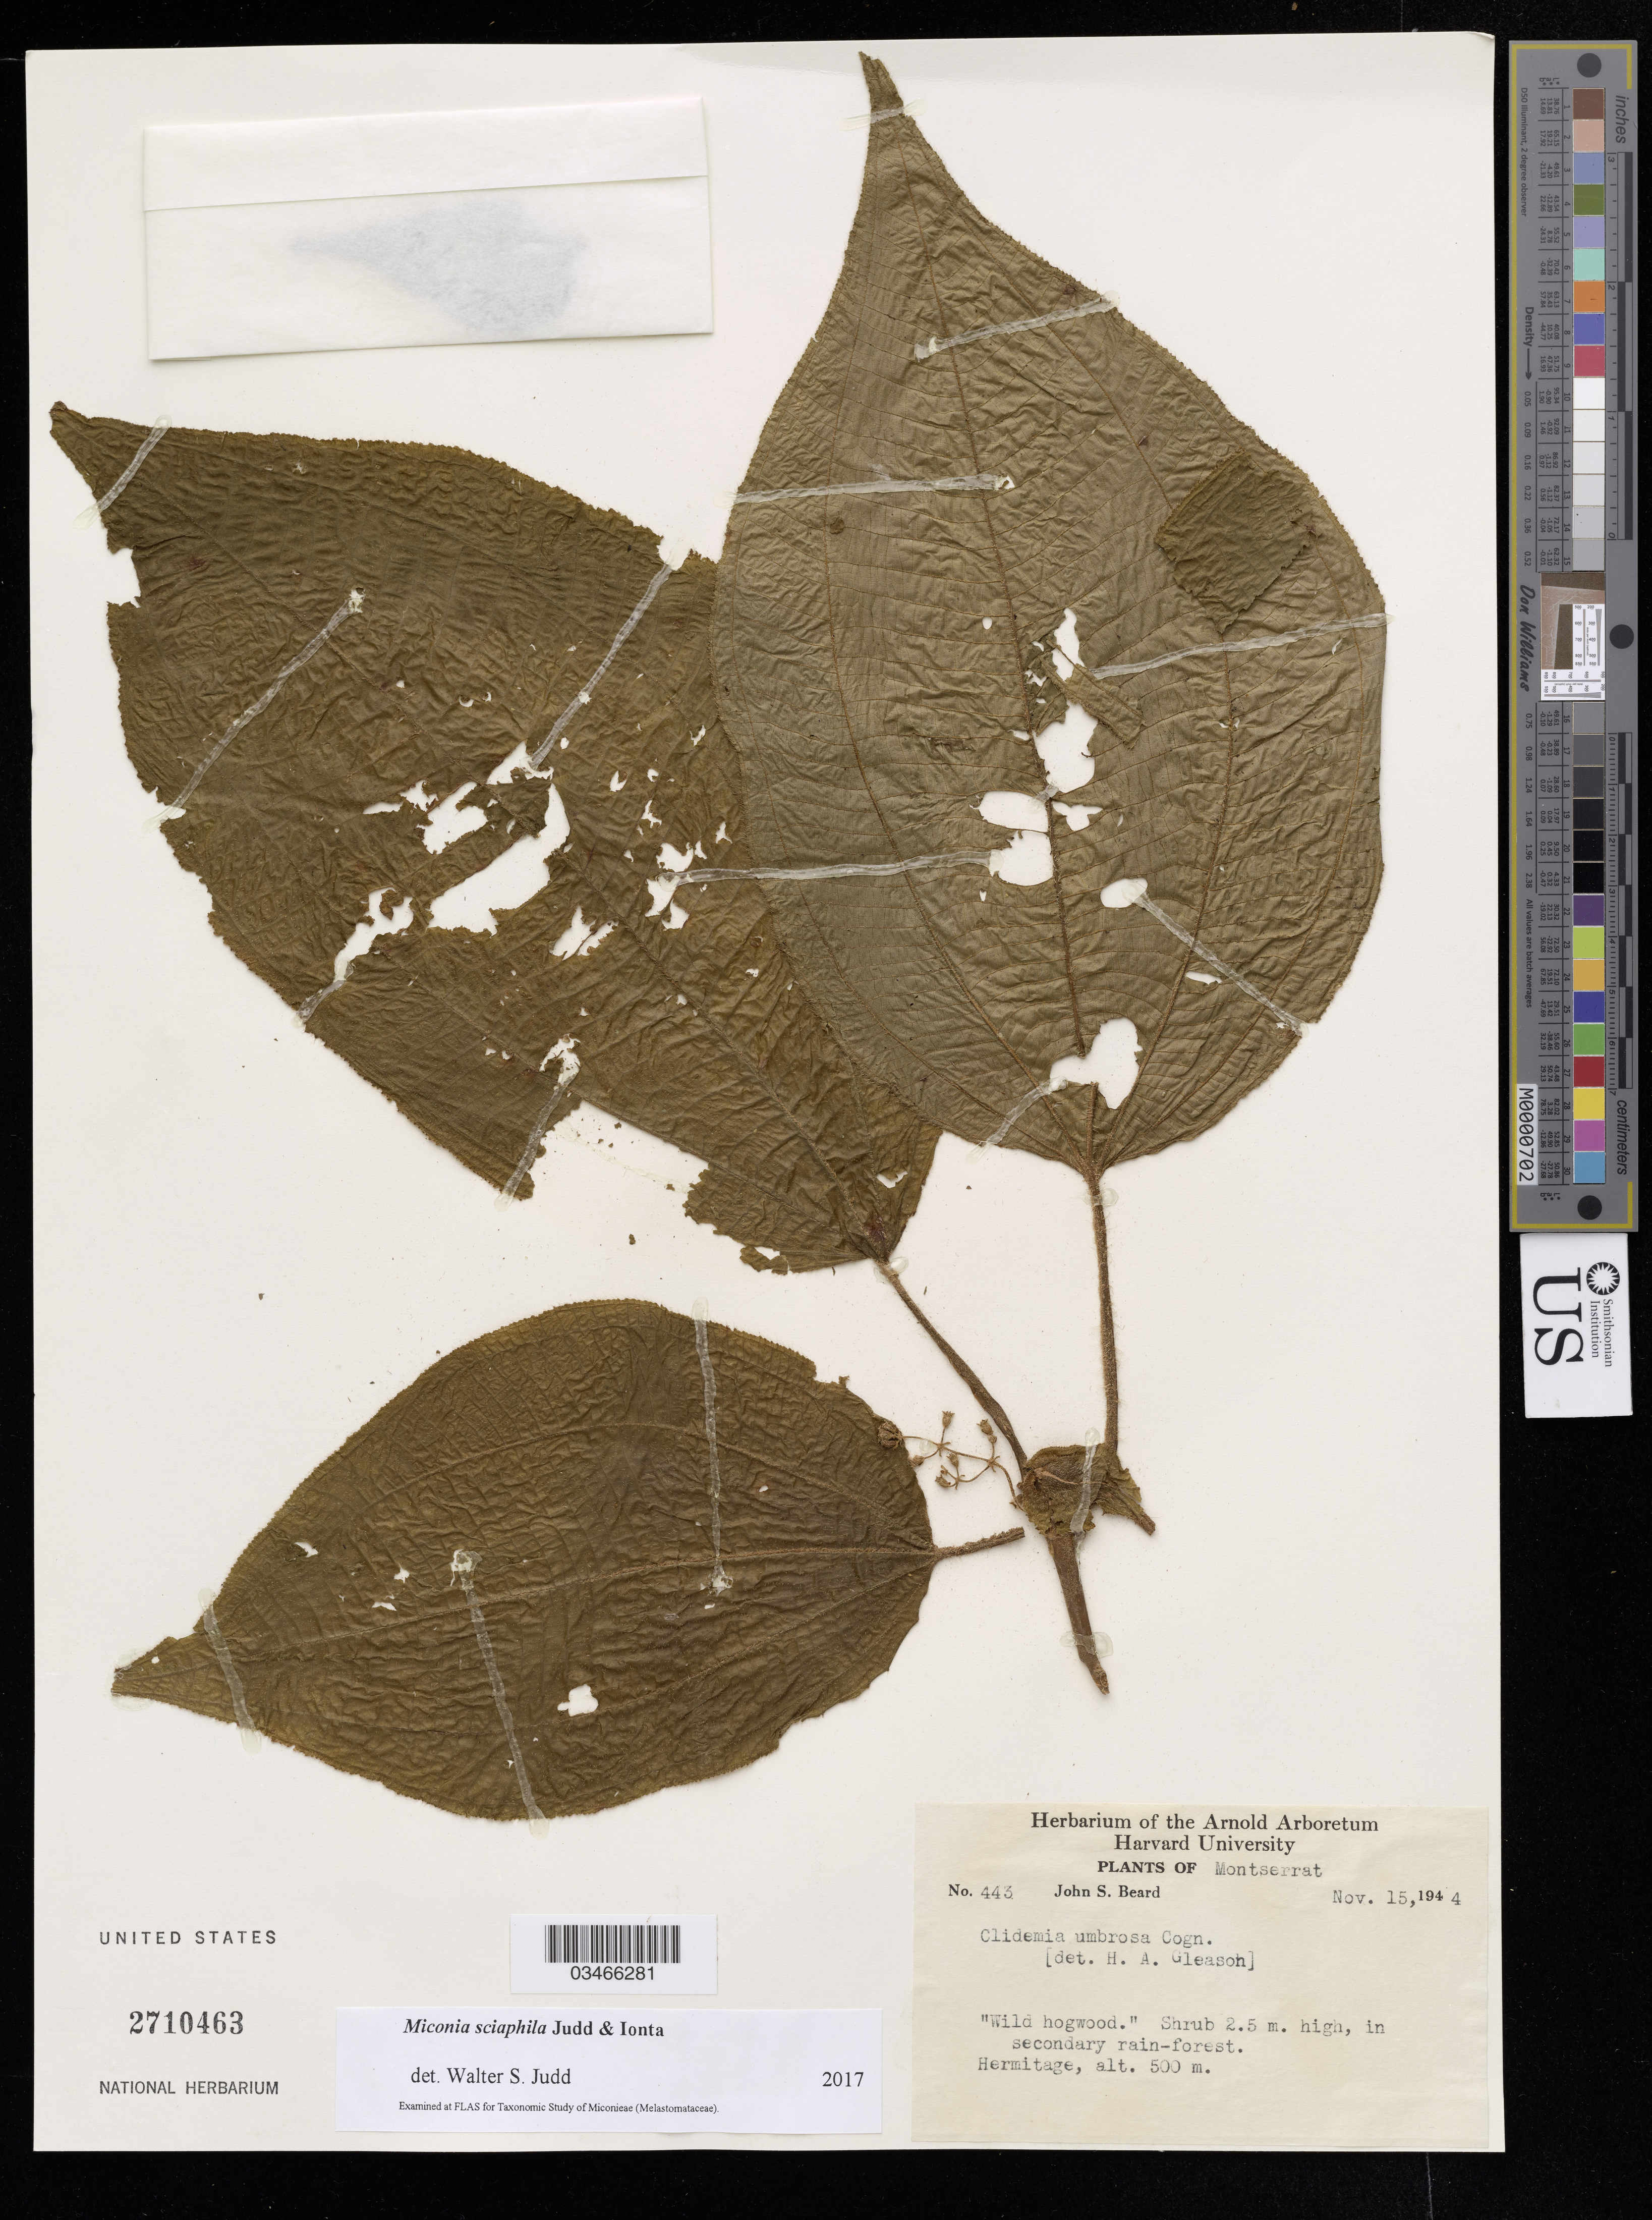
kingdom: Plantae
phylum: Tracheophyta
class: Magnoliopsida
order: Myrtales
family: Melastomataceae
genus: Miconia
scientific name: Miconia sciaphila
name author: Judd & Ionta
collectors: J. Beard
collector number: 443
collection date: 1944-11-15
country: Montserrat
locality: Hermitage.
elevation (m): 500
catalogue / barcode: US 2710463